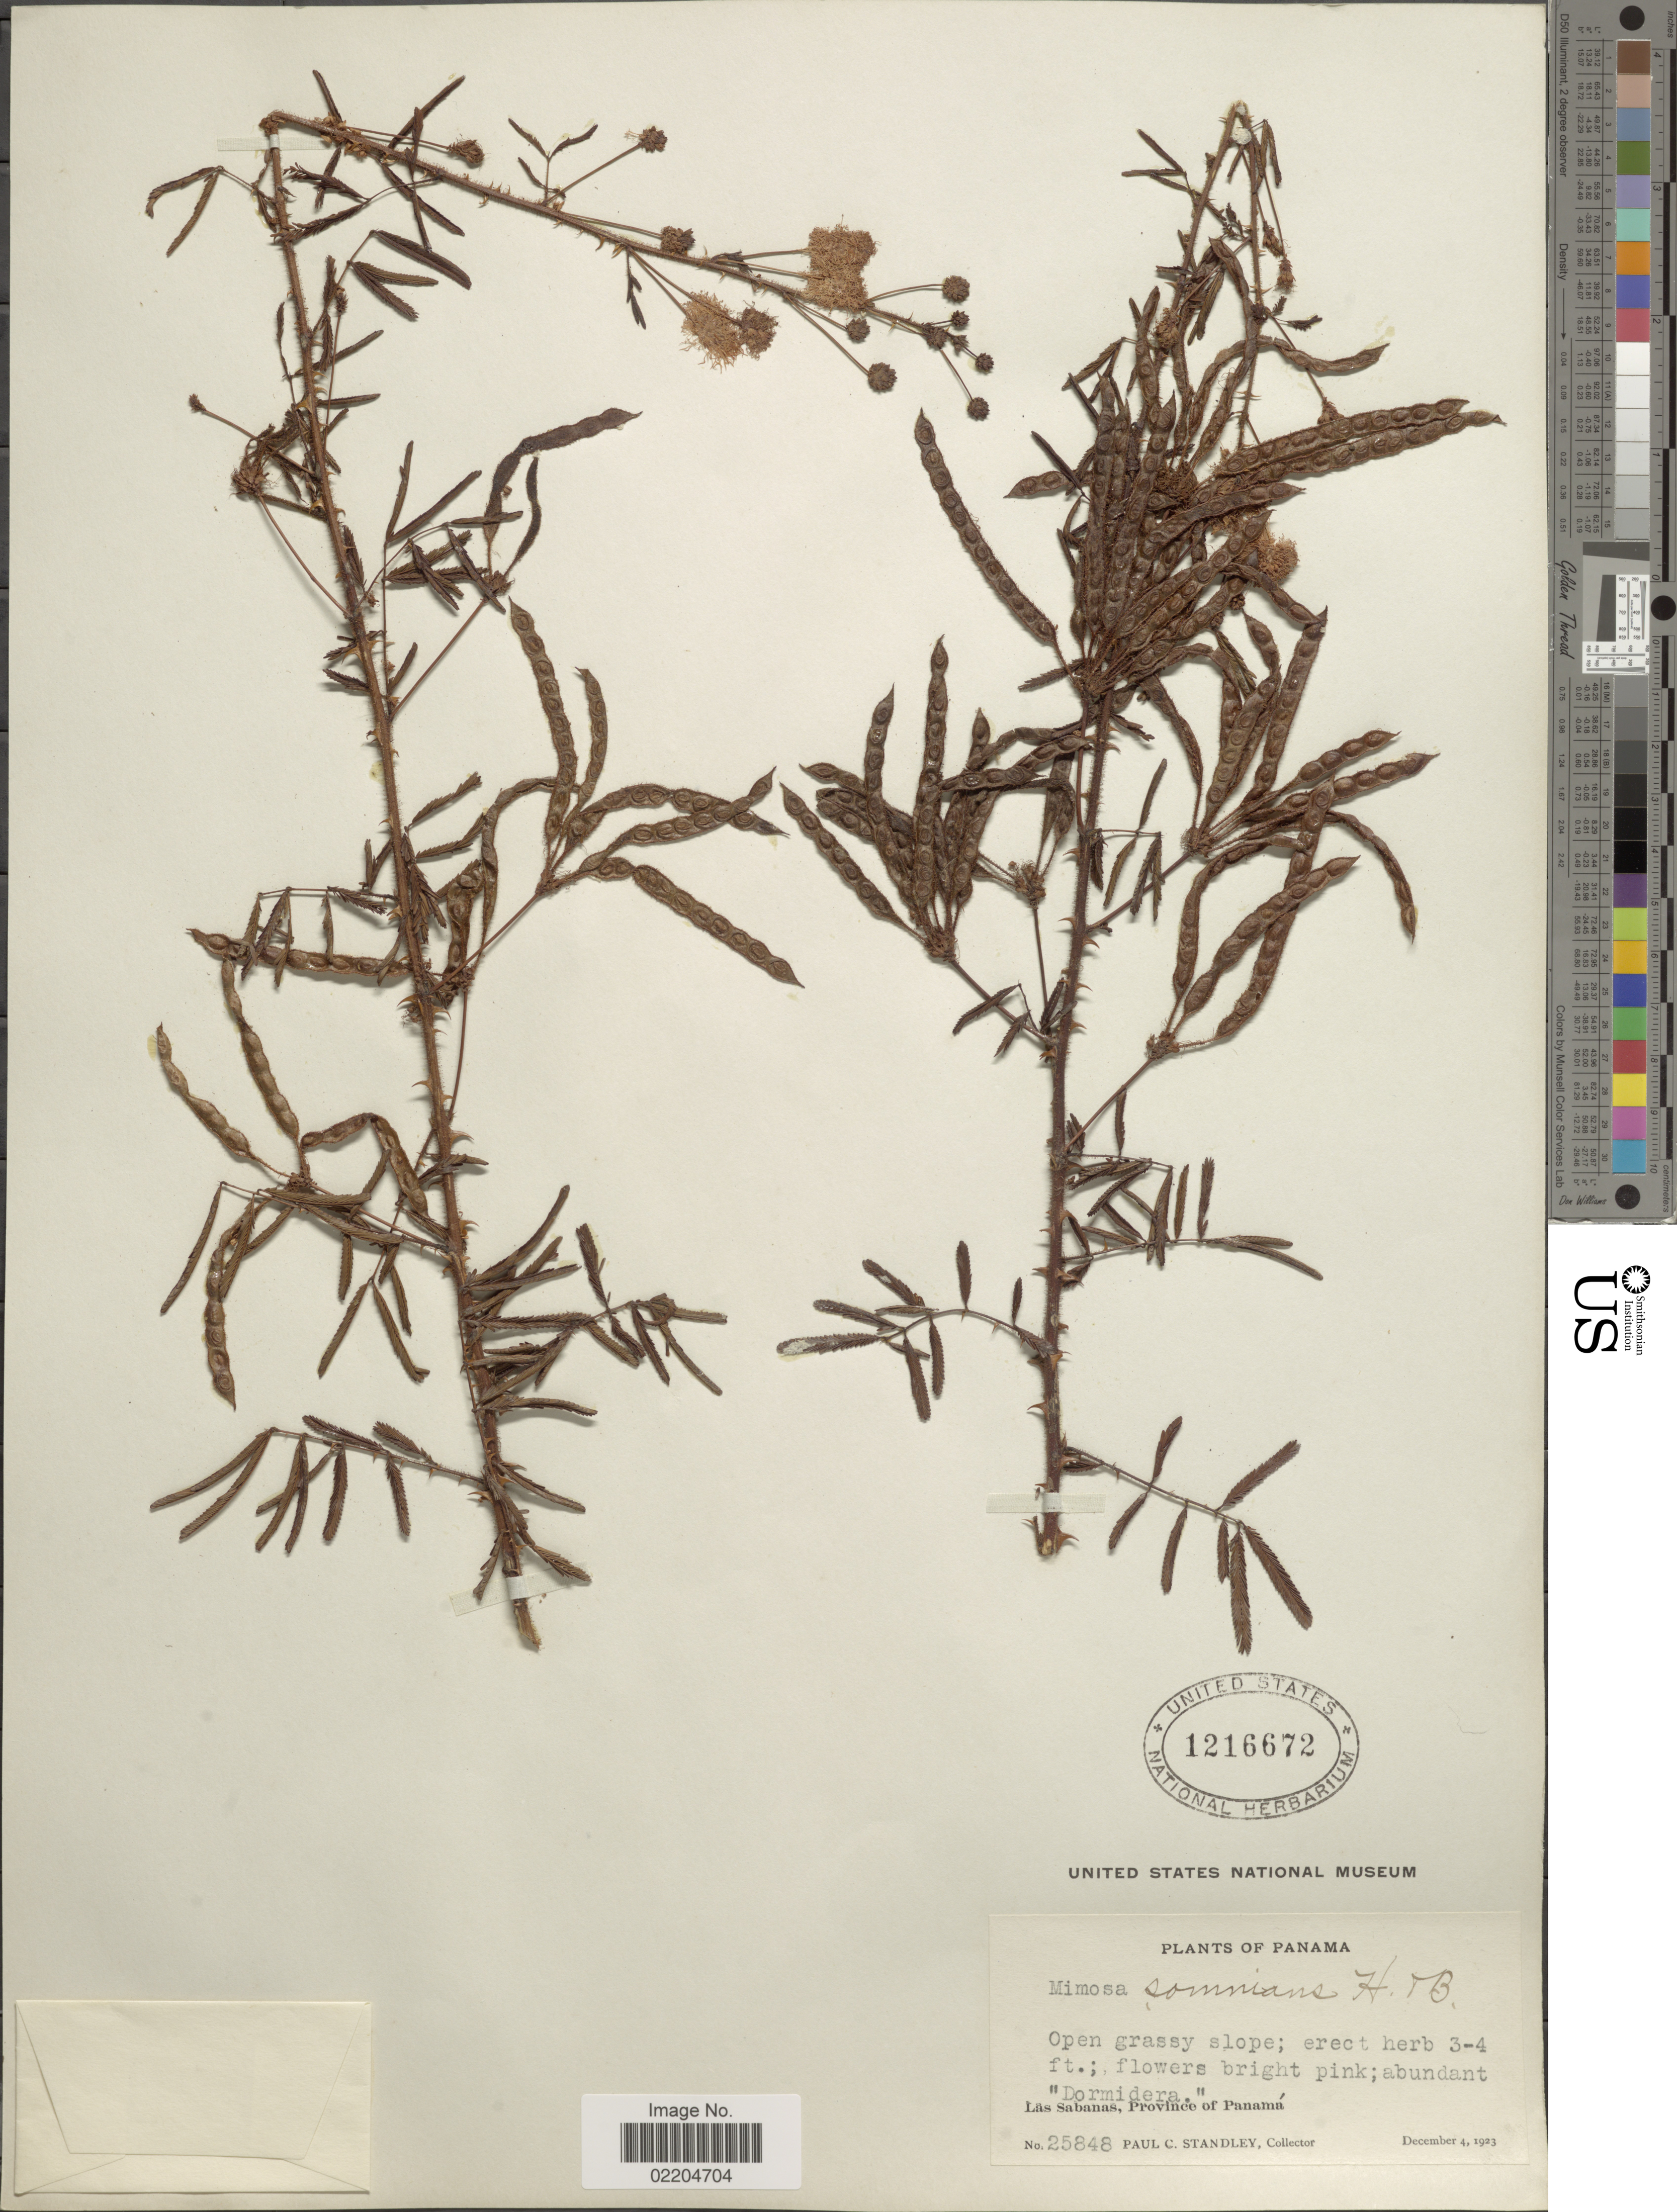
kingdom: Plantae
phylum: Tracheophyta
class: Magnoliopsida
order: Fabales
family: Fabaceae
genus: Mimosa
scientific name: Mimosa somnians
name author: Humb. & Bonpl. ex Willd.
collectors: P. C. Standley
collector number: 25848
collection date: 1923-12-04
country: Panama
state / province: Panamá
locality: Las Sabanas, Province of Panama.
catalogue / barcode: US 1216672